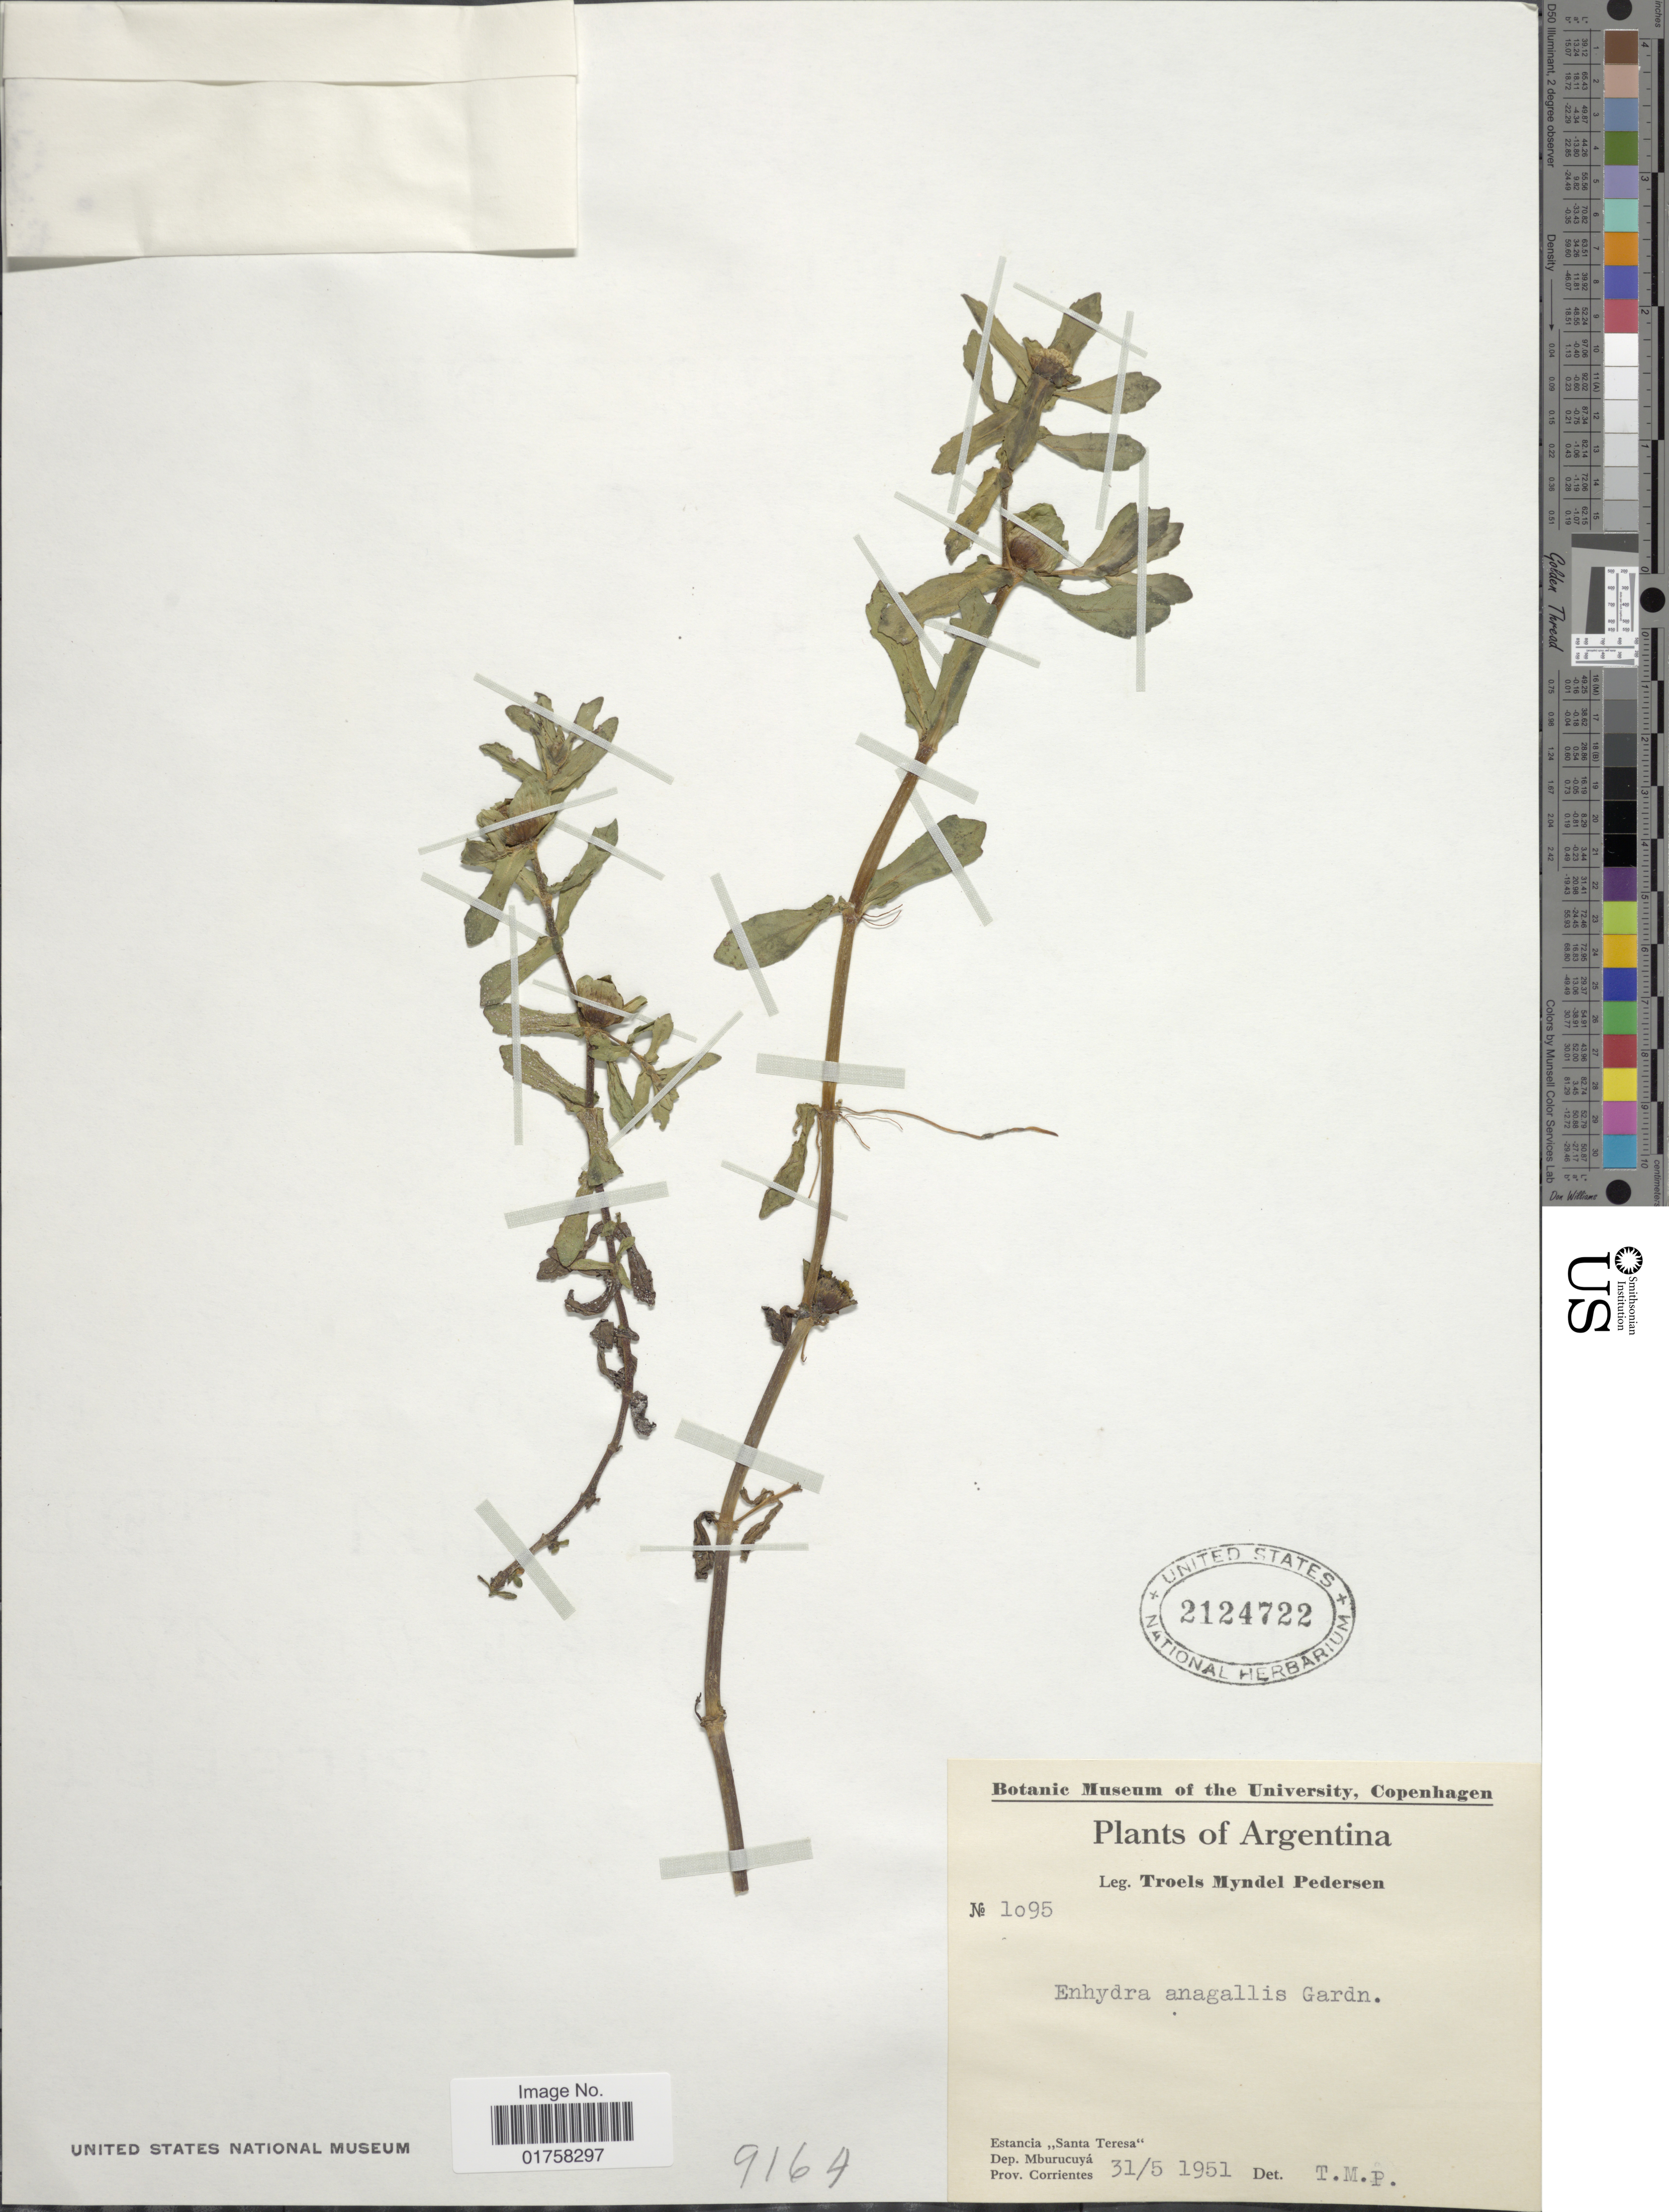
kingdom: Plantae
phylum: Tracheophyta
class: Magnoliopsida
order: Asterales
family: Asteraceae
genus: Enhydra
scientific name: Enhydra fluctuans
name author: Lour.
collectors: T. Pederson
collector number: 1095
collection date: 1951-05-31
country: Argentina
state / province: Corrientes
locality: Estancia Santa Teresa, Dep. Mburucuyá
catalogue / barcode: US 2124722